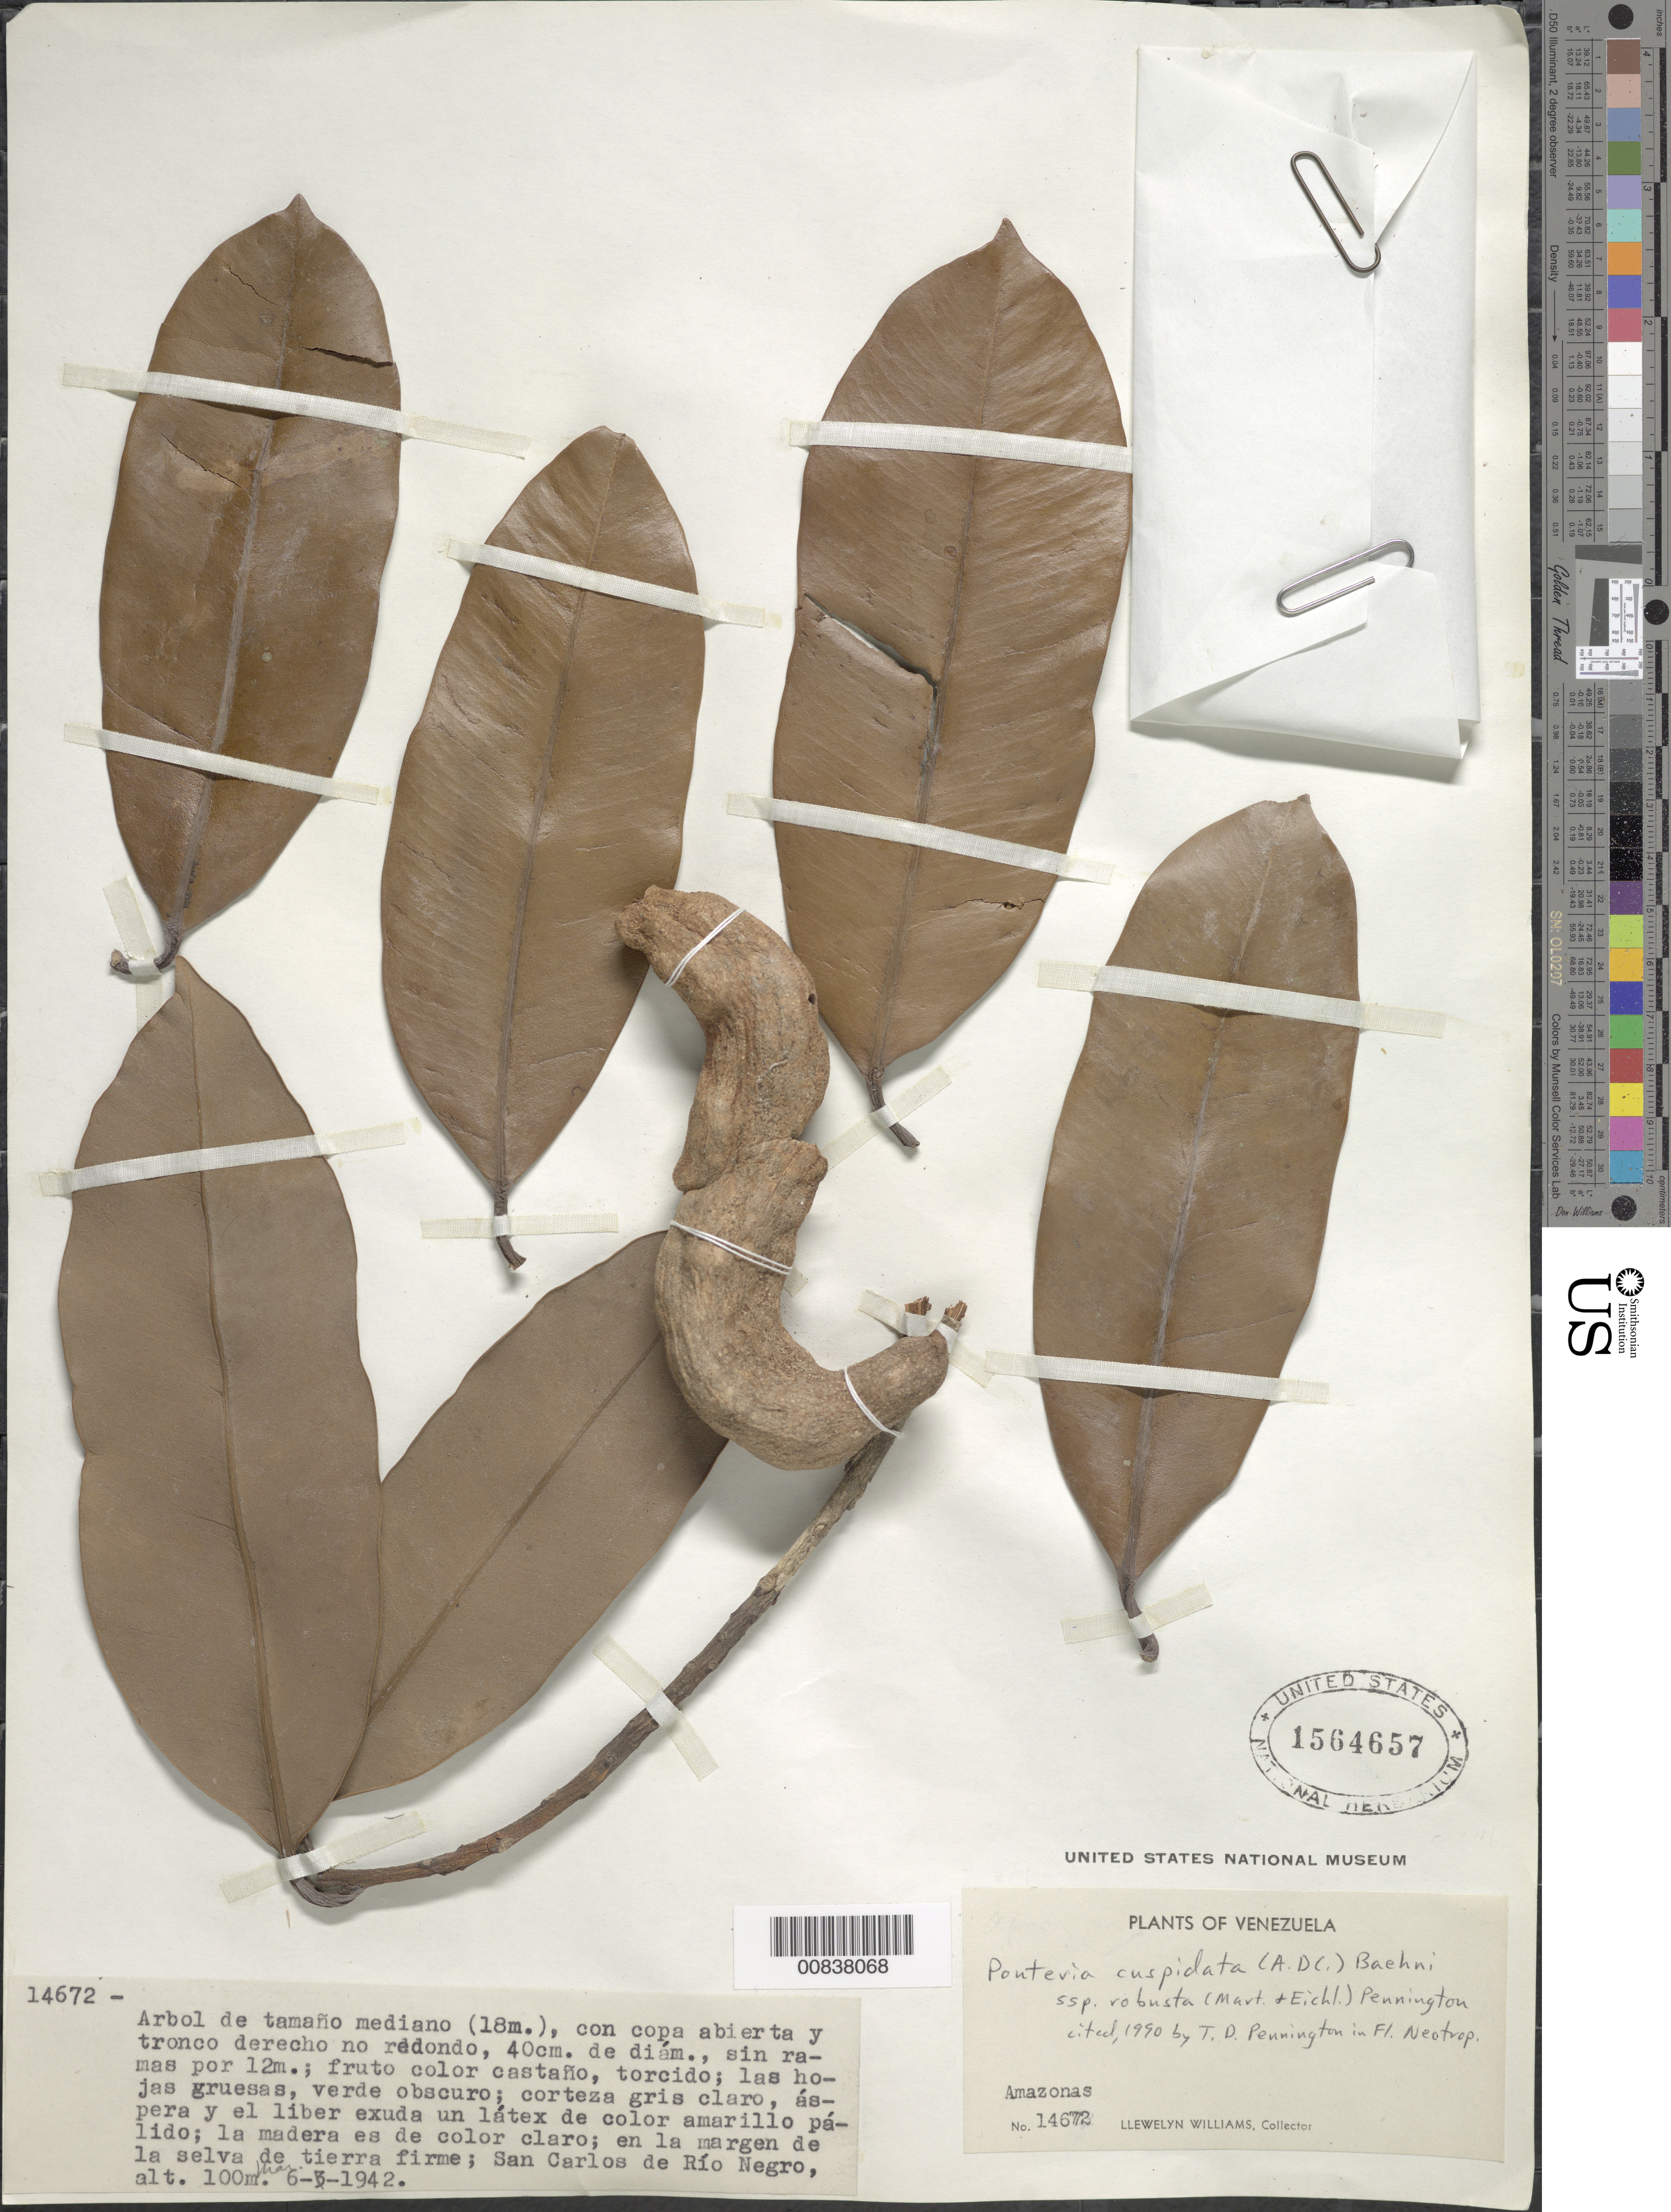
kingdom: Plantae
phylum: Tracheophyta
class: Magnoliopsida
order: Ericales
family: Sapotaceae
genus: Pouteria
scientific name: Pouteria cuspidata subsp. robusta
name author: (Mart. & Eichler) T.D. Penn.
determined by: Pennington, T. D., (K)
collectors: Ll. Williams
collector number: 14672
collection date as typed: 6-Mar-42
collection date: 1942-03-06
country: Venezuela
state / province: Amazonas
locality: San Carlos de Río Negro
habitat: Margen de la selva de tierra firme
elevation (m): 100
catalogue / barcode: US 1564657